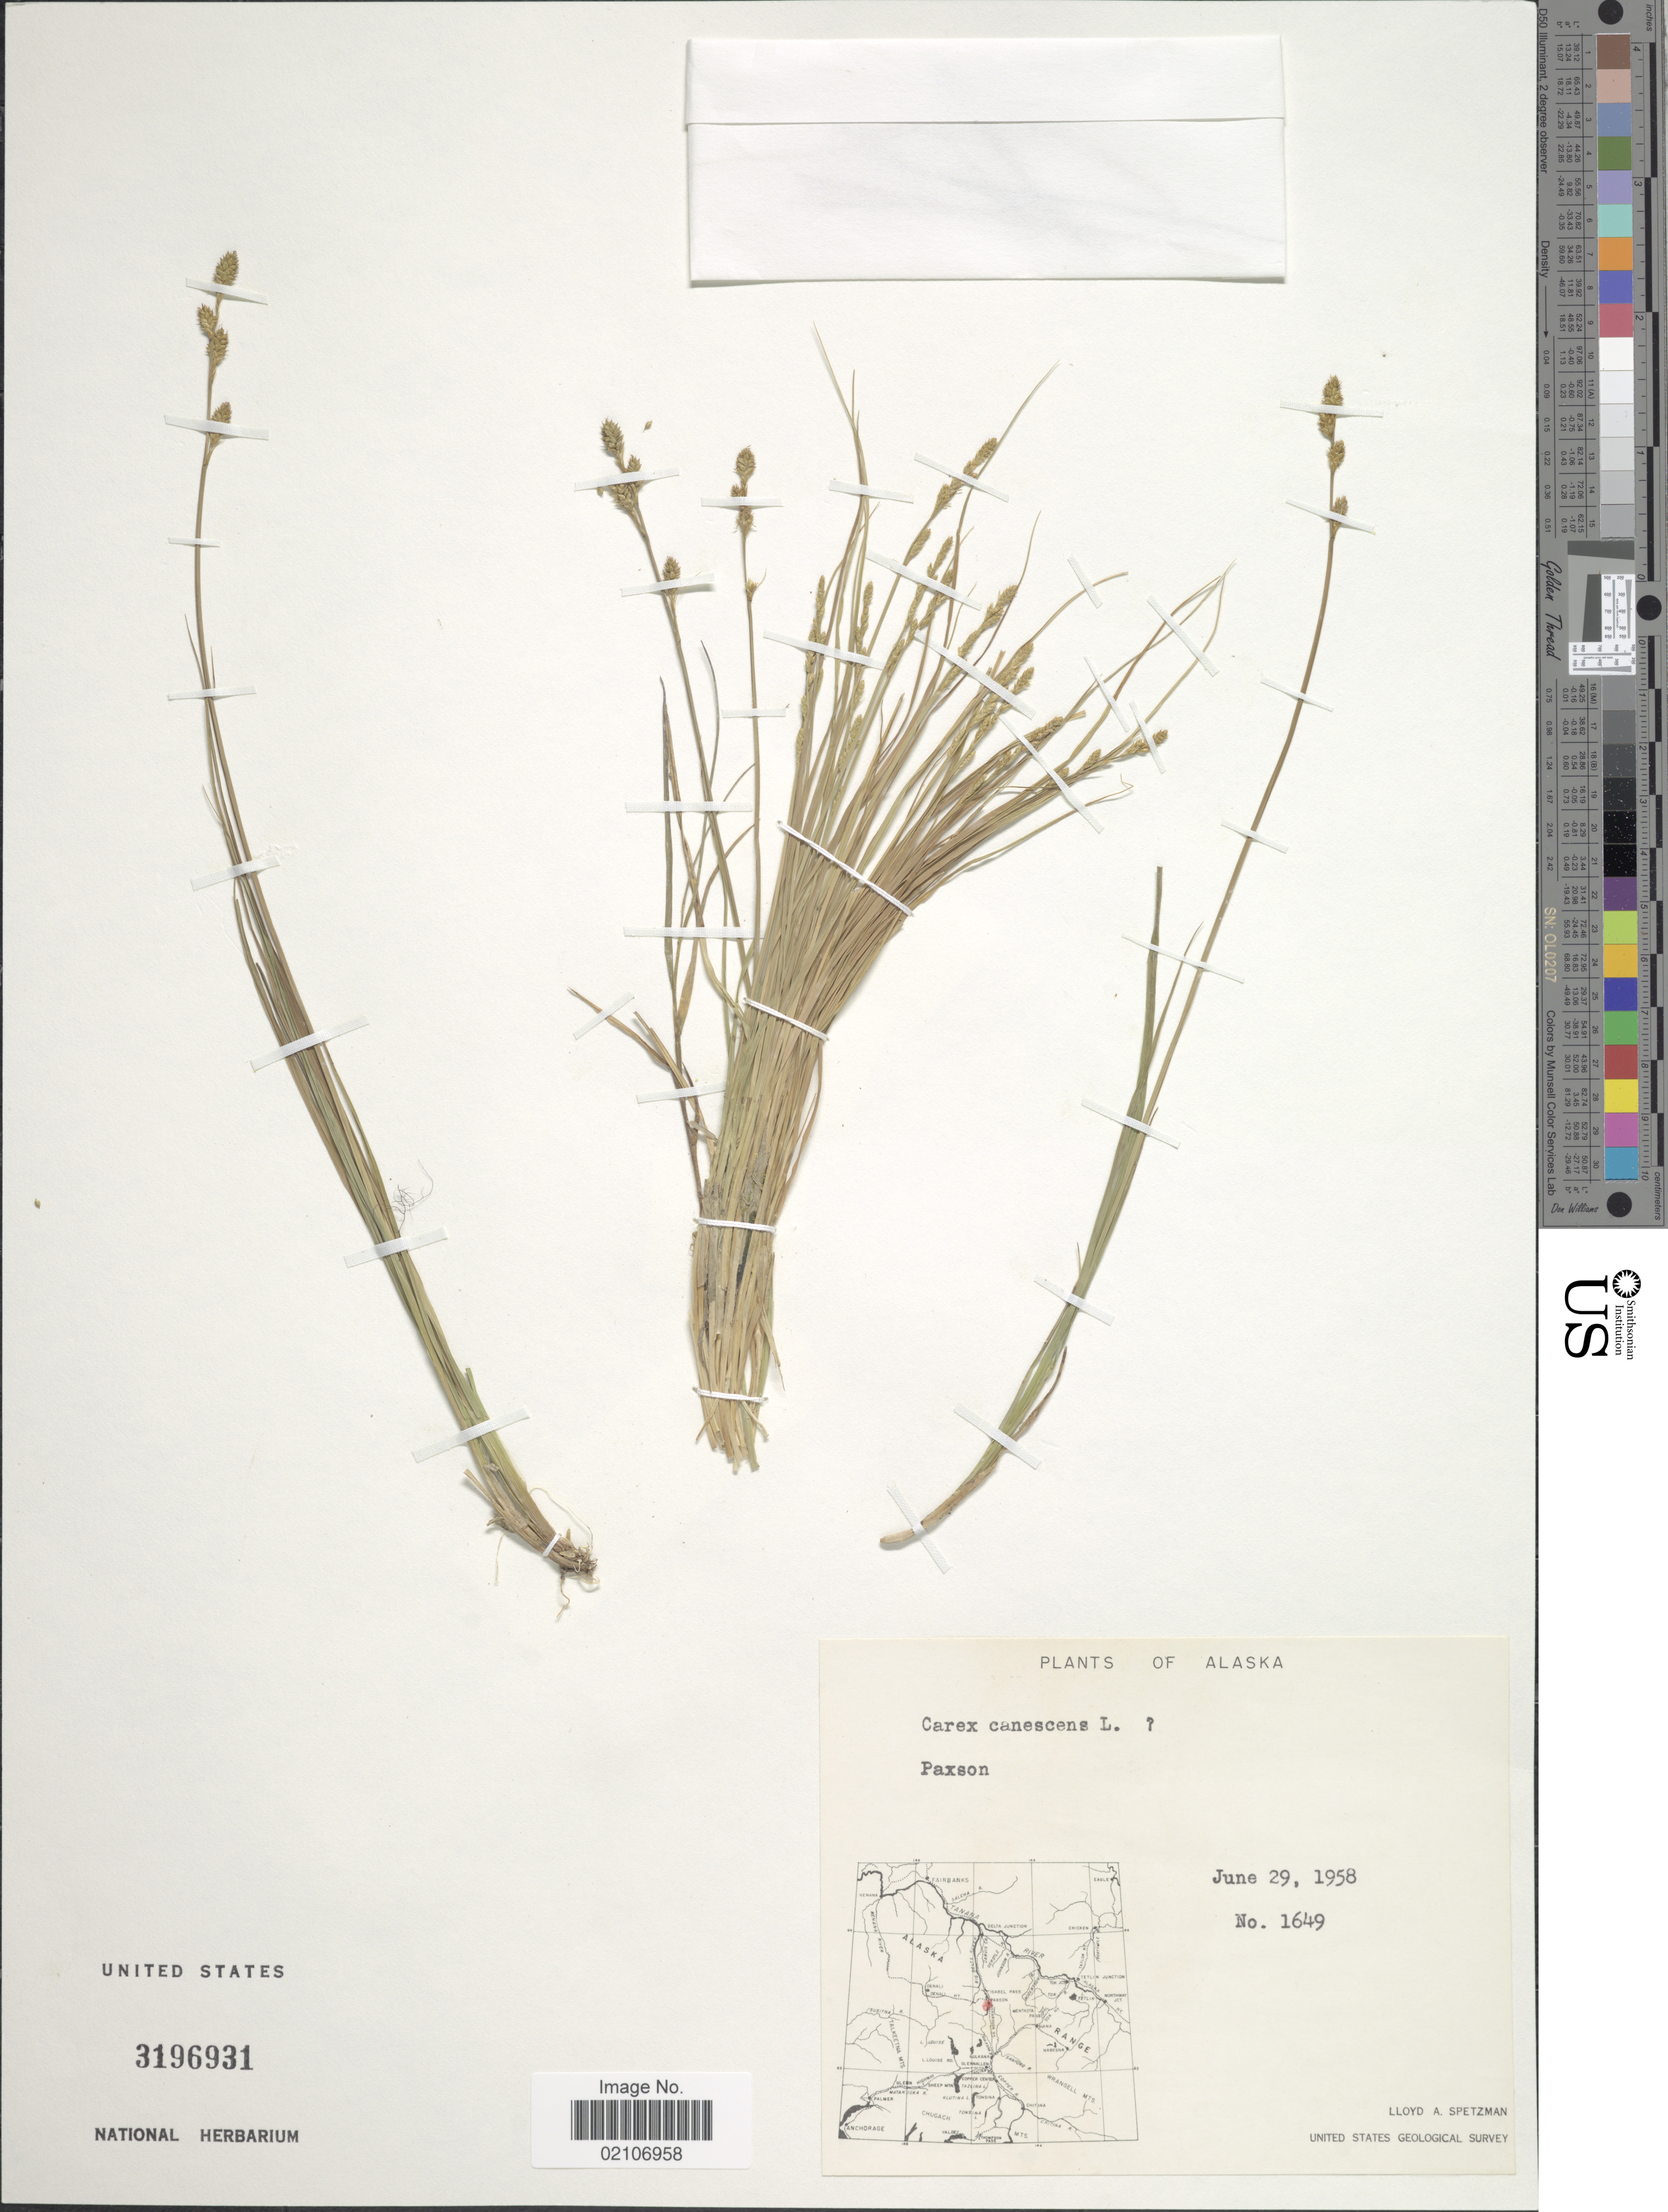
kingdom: Plantae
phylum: Tracheophyta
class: Liliopsida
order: Poales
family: Cyperaceae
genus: Carex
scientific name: Carex canescens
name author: L.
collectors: L. Spetzman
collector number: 1649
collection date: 1958-06-29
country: United States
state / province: Alaska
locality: Paxson.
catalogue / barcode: US 3196931